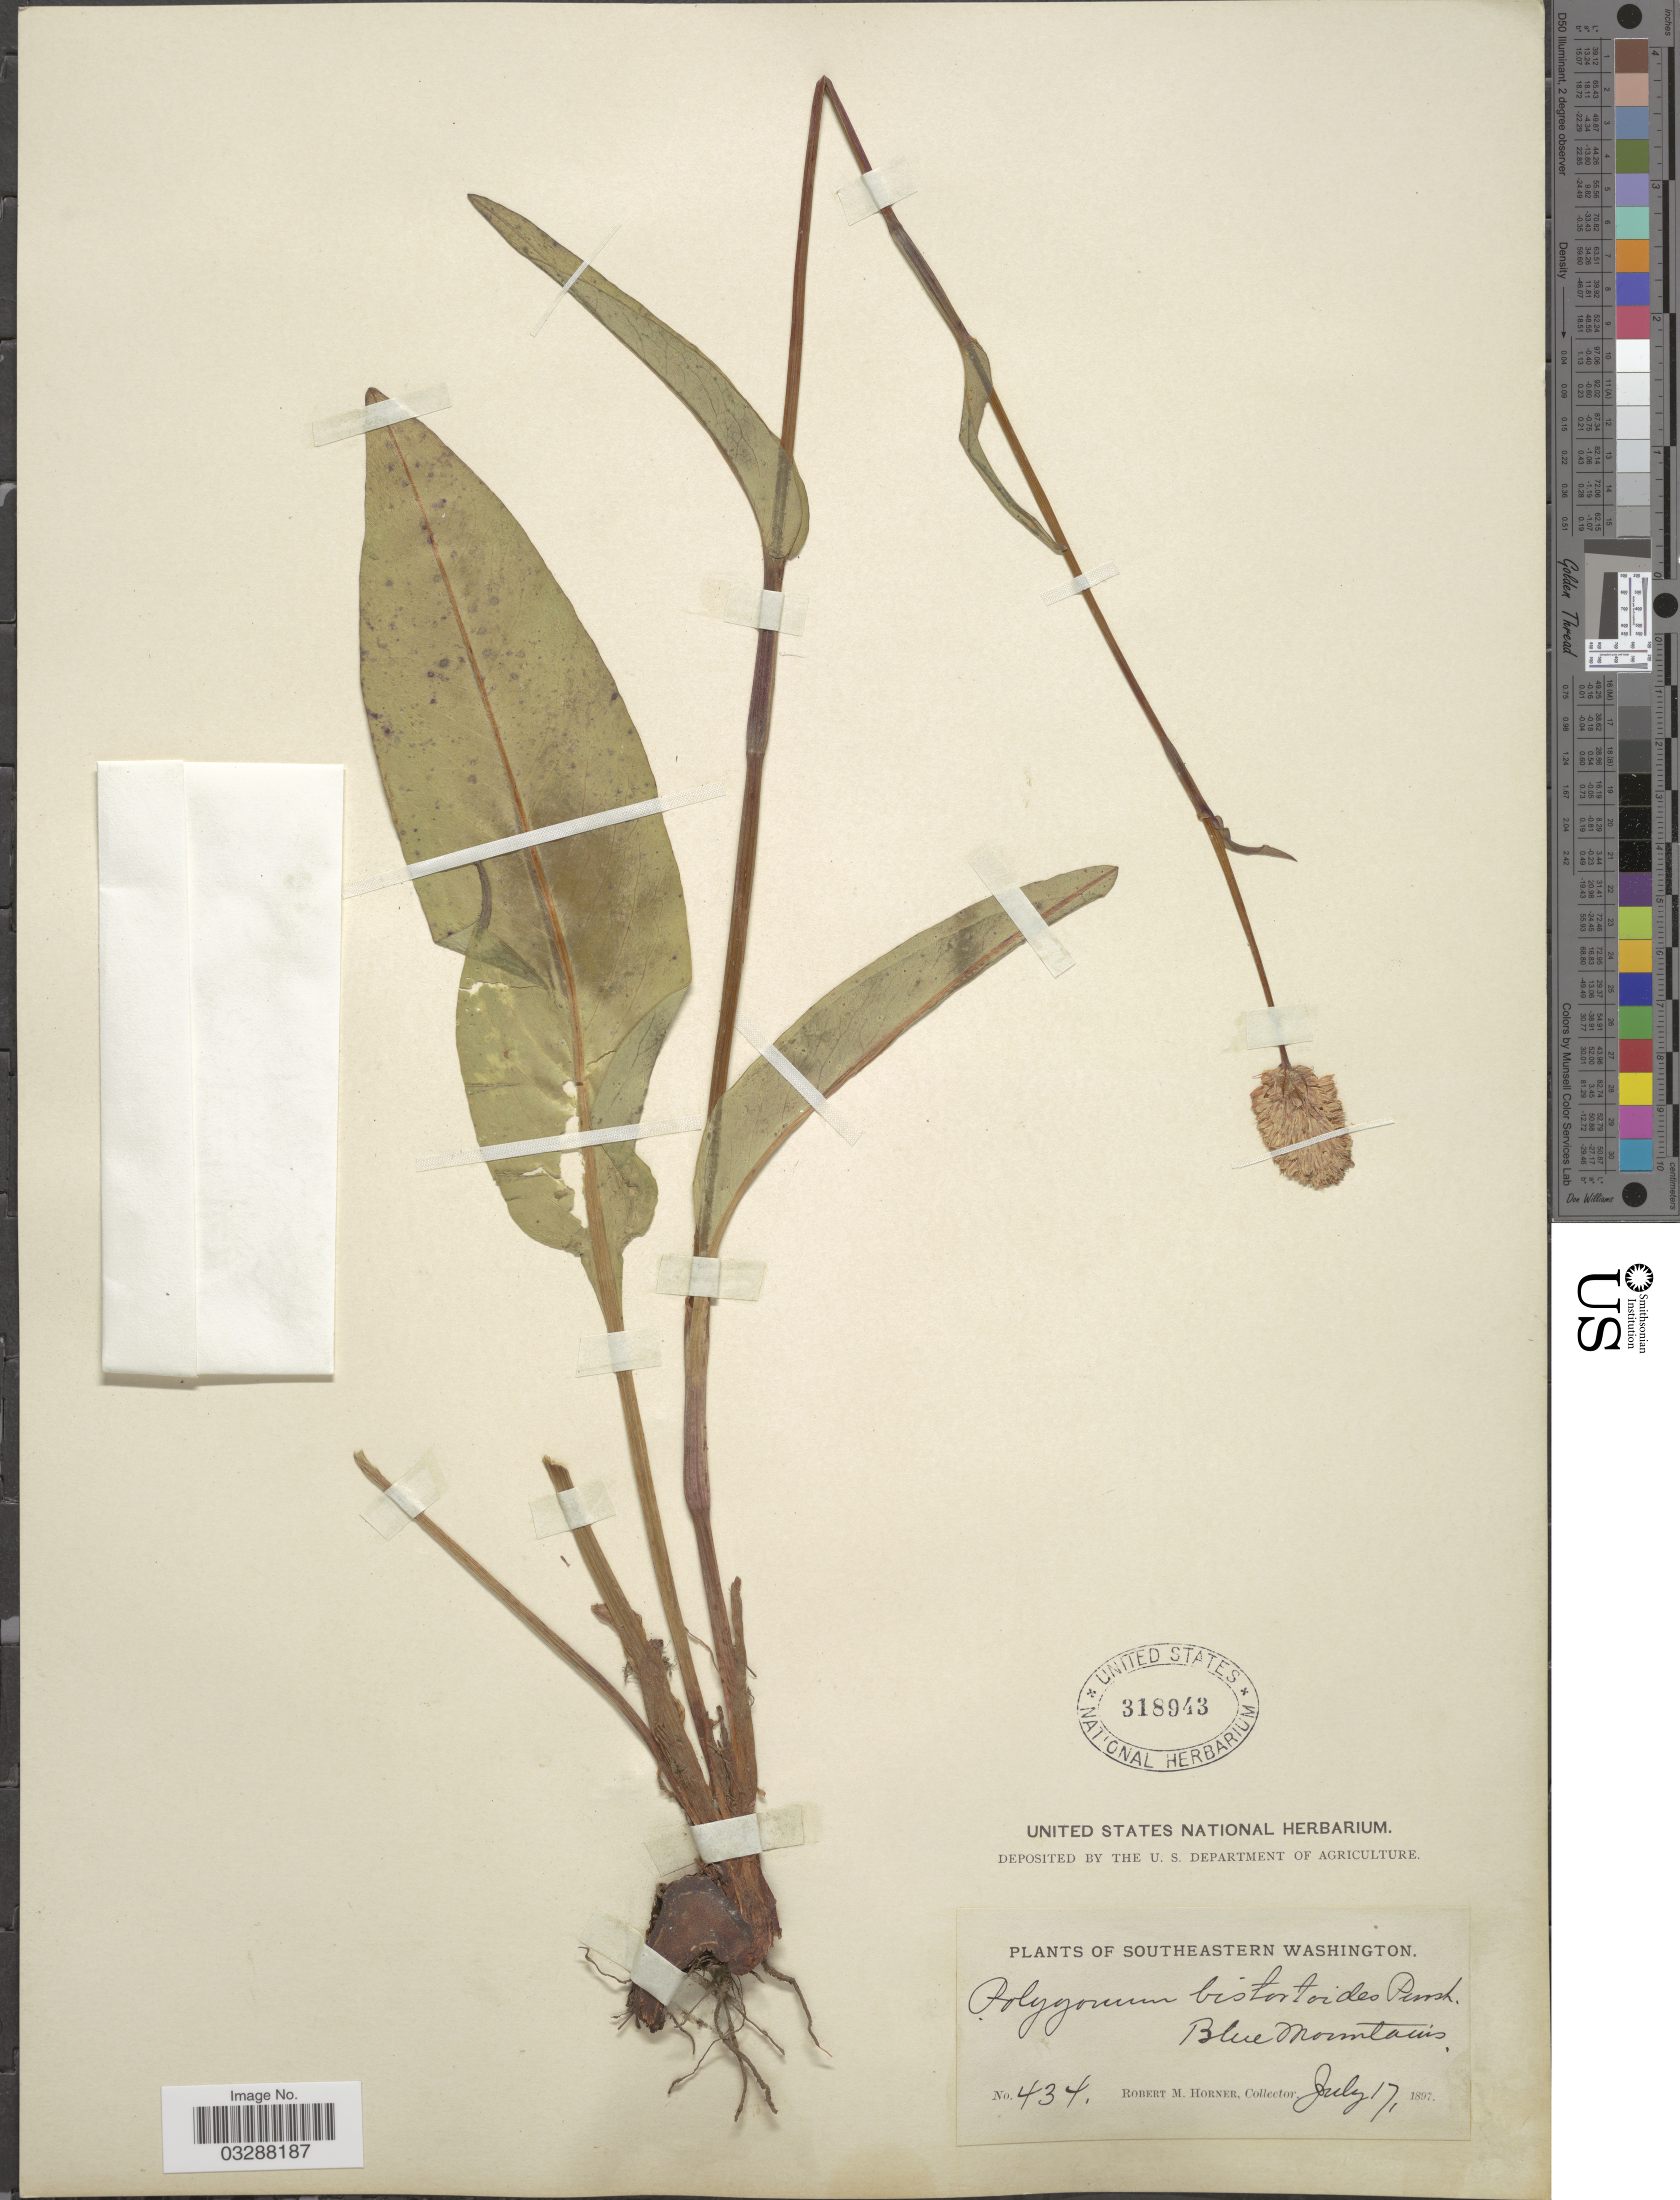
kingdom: Plantae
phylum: Tracheophyta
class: Magnoliopsida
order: Caryophyllales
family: Polygonaceae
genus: Bistorta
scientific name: Bistorta bistortoides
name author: (Pursh) Small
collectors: R. Horner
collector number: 434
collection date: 1897-07-17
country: United States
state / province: Washington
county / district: Clallam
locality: Southeastern Washington. Blue Mountains.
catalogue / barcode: US 318943